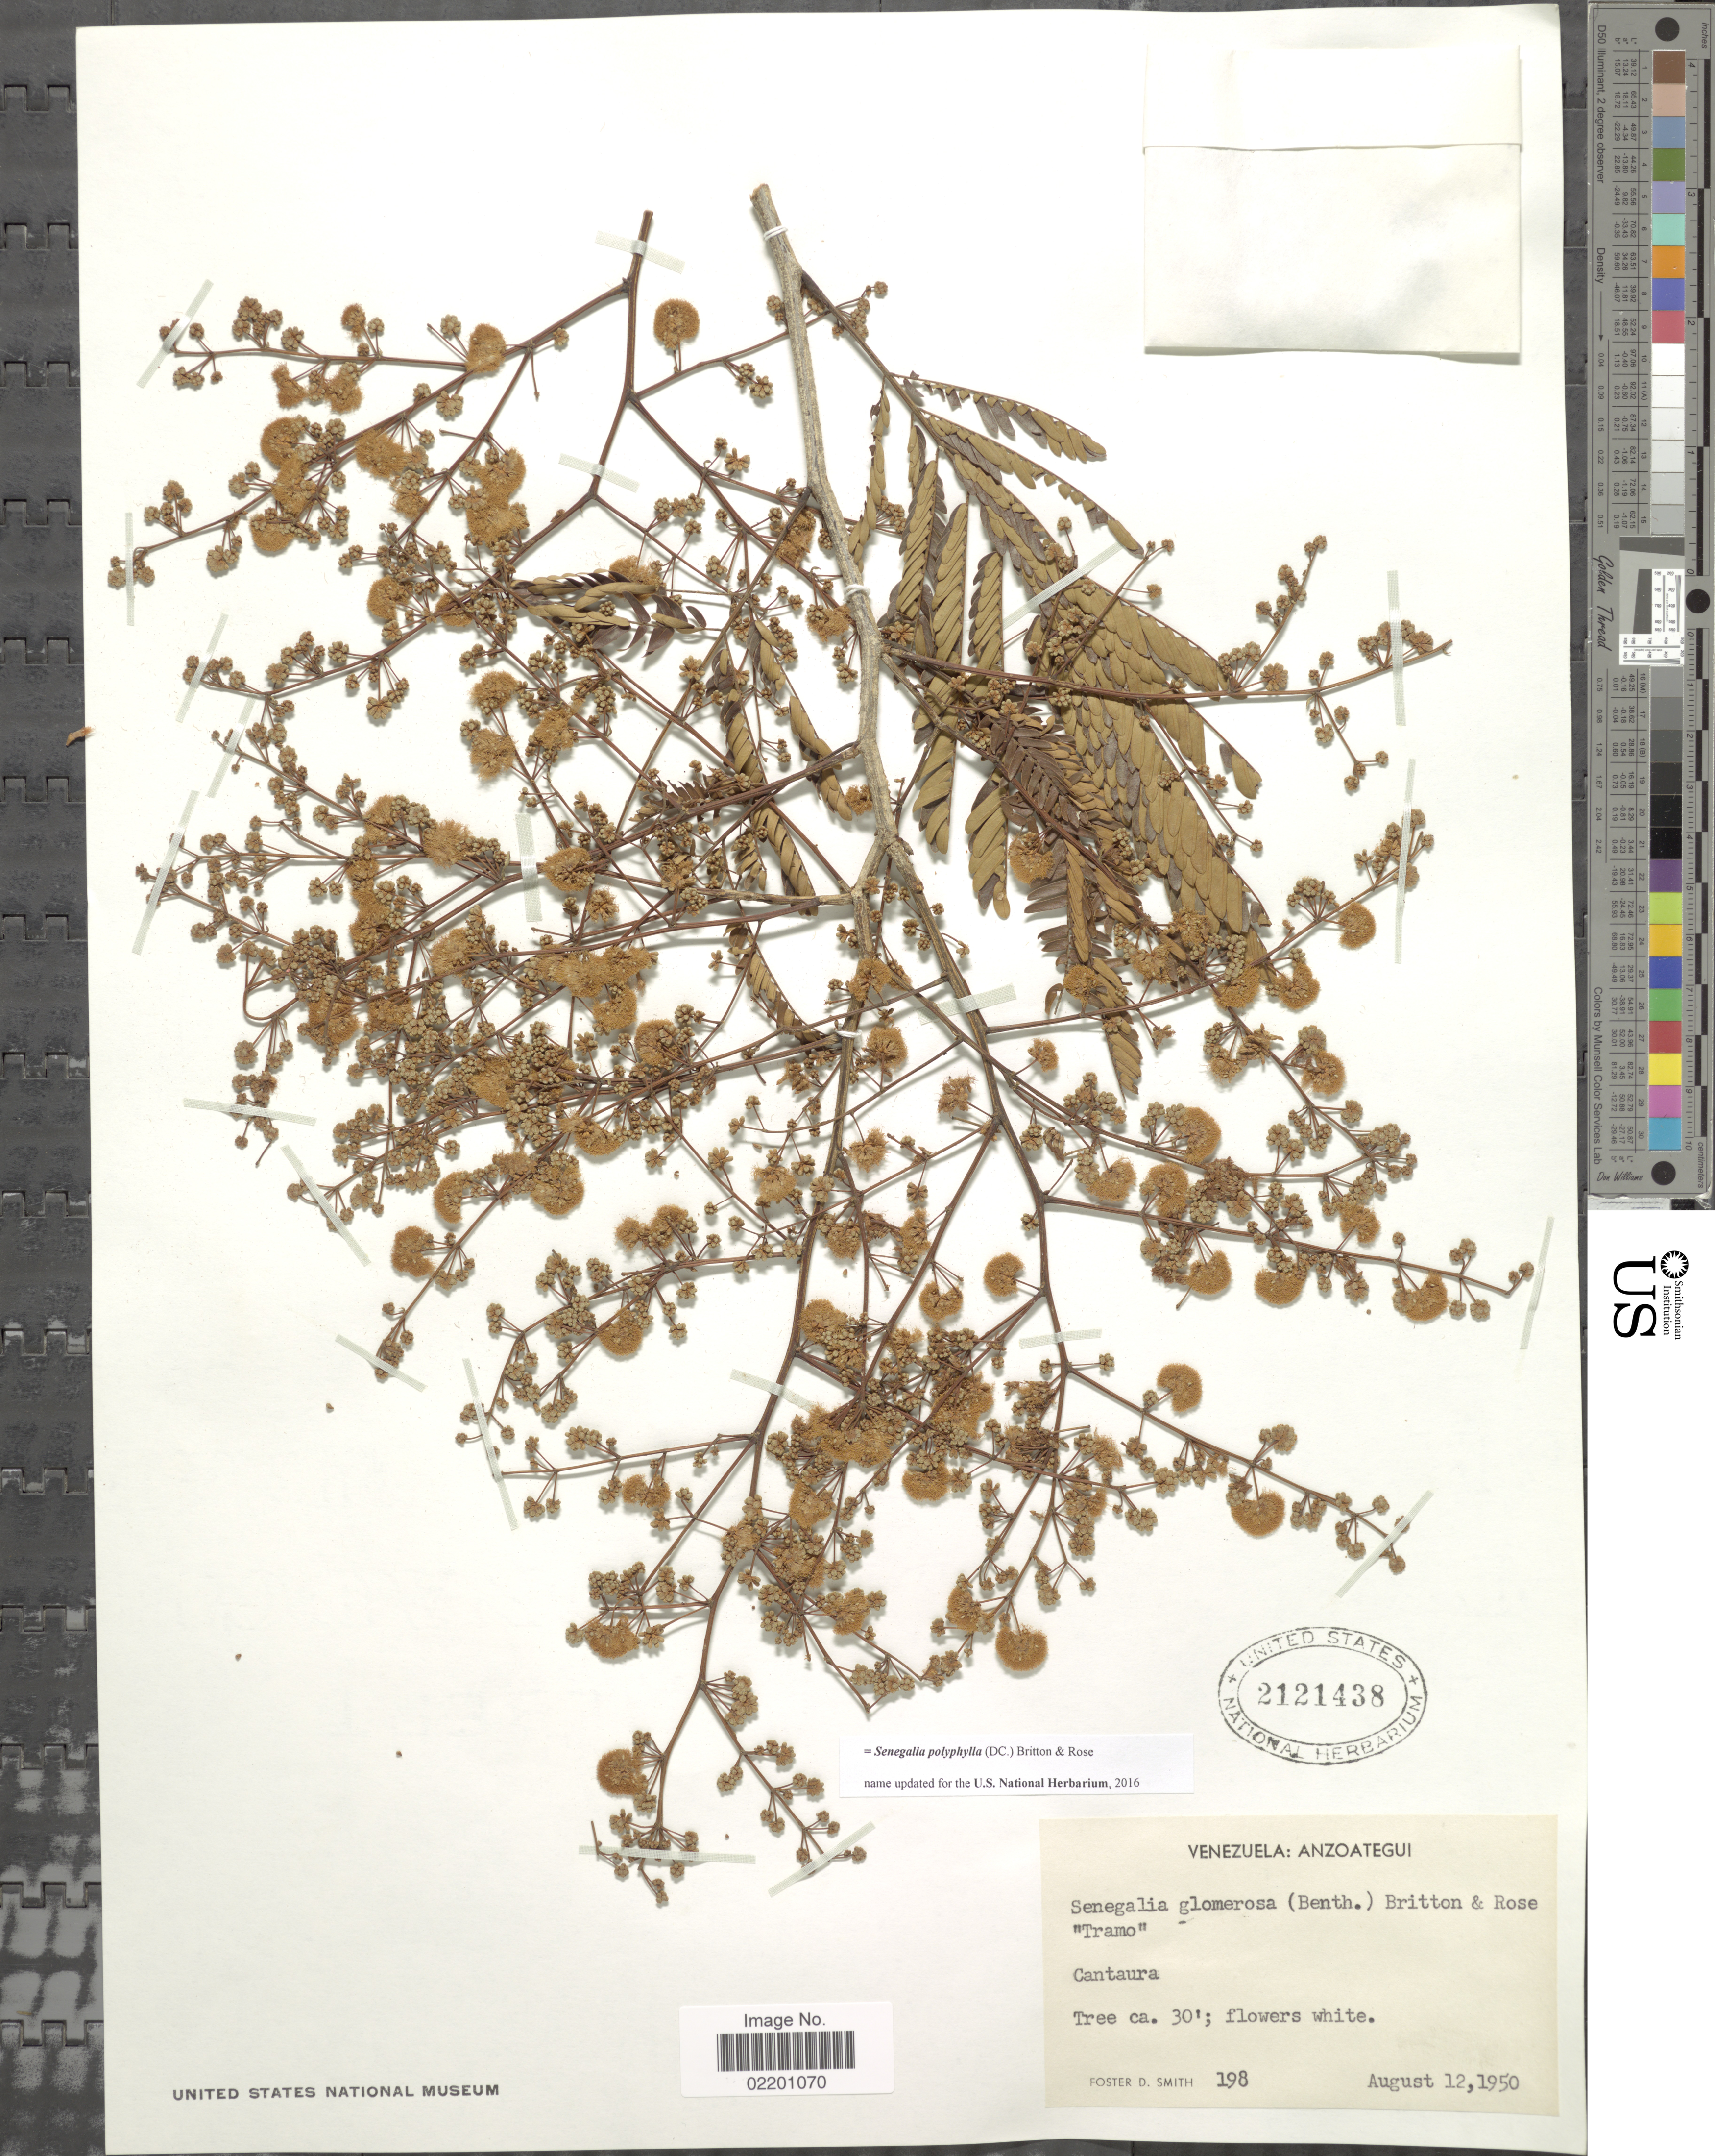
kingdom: Plantae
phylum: Tracheophyta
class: Magnoliopsida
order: Fabales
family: Fabaceae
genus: Senegalia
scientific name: Senegalia polyphylla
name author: (DC.) Britton & Rose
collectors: F. Smith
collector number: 198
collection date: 1950-08-12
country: Venezuela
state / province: Anzoategui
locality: Cantaura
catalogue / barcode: US 2121438